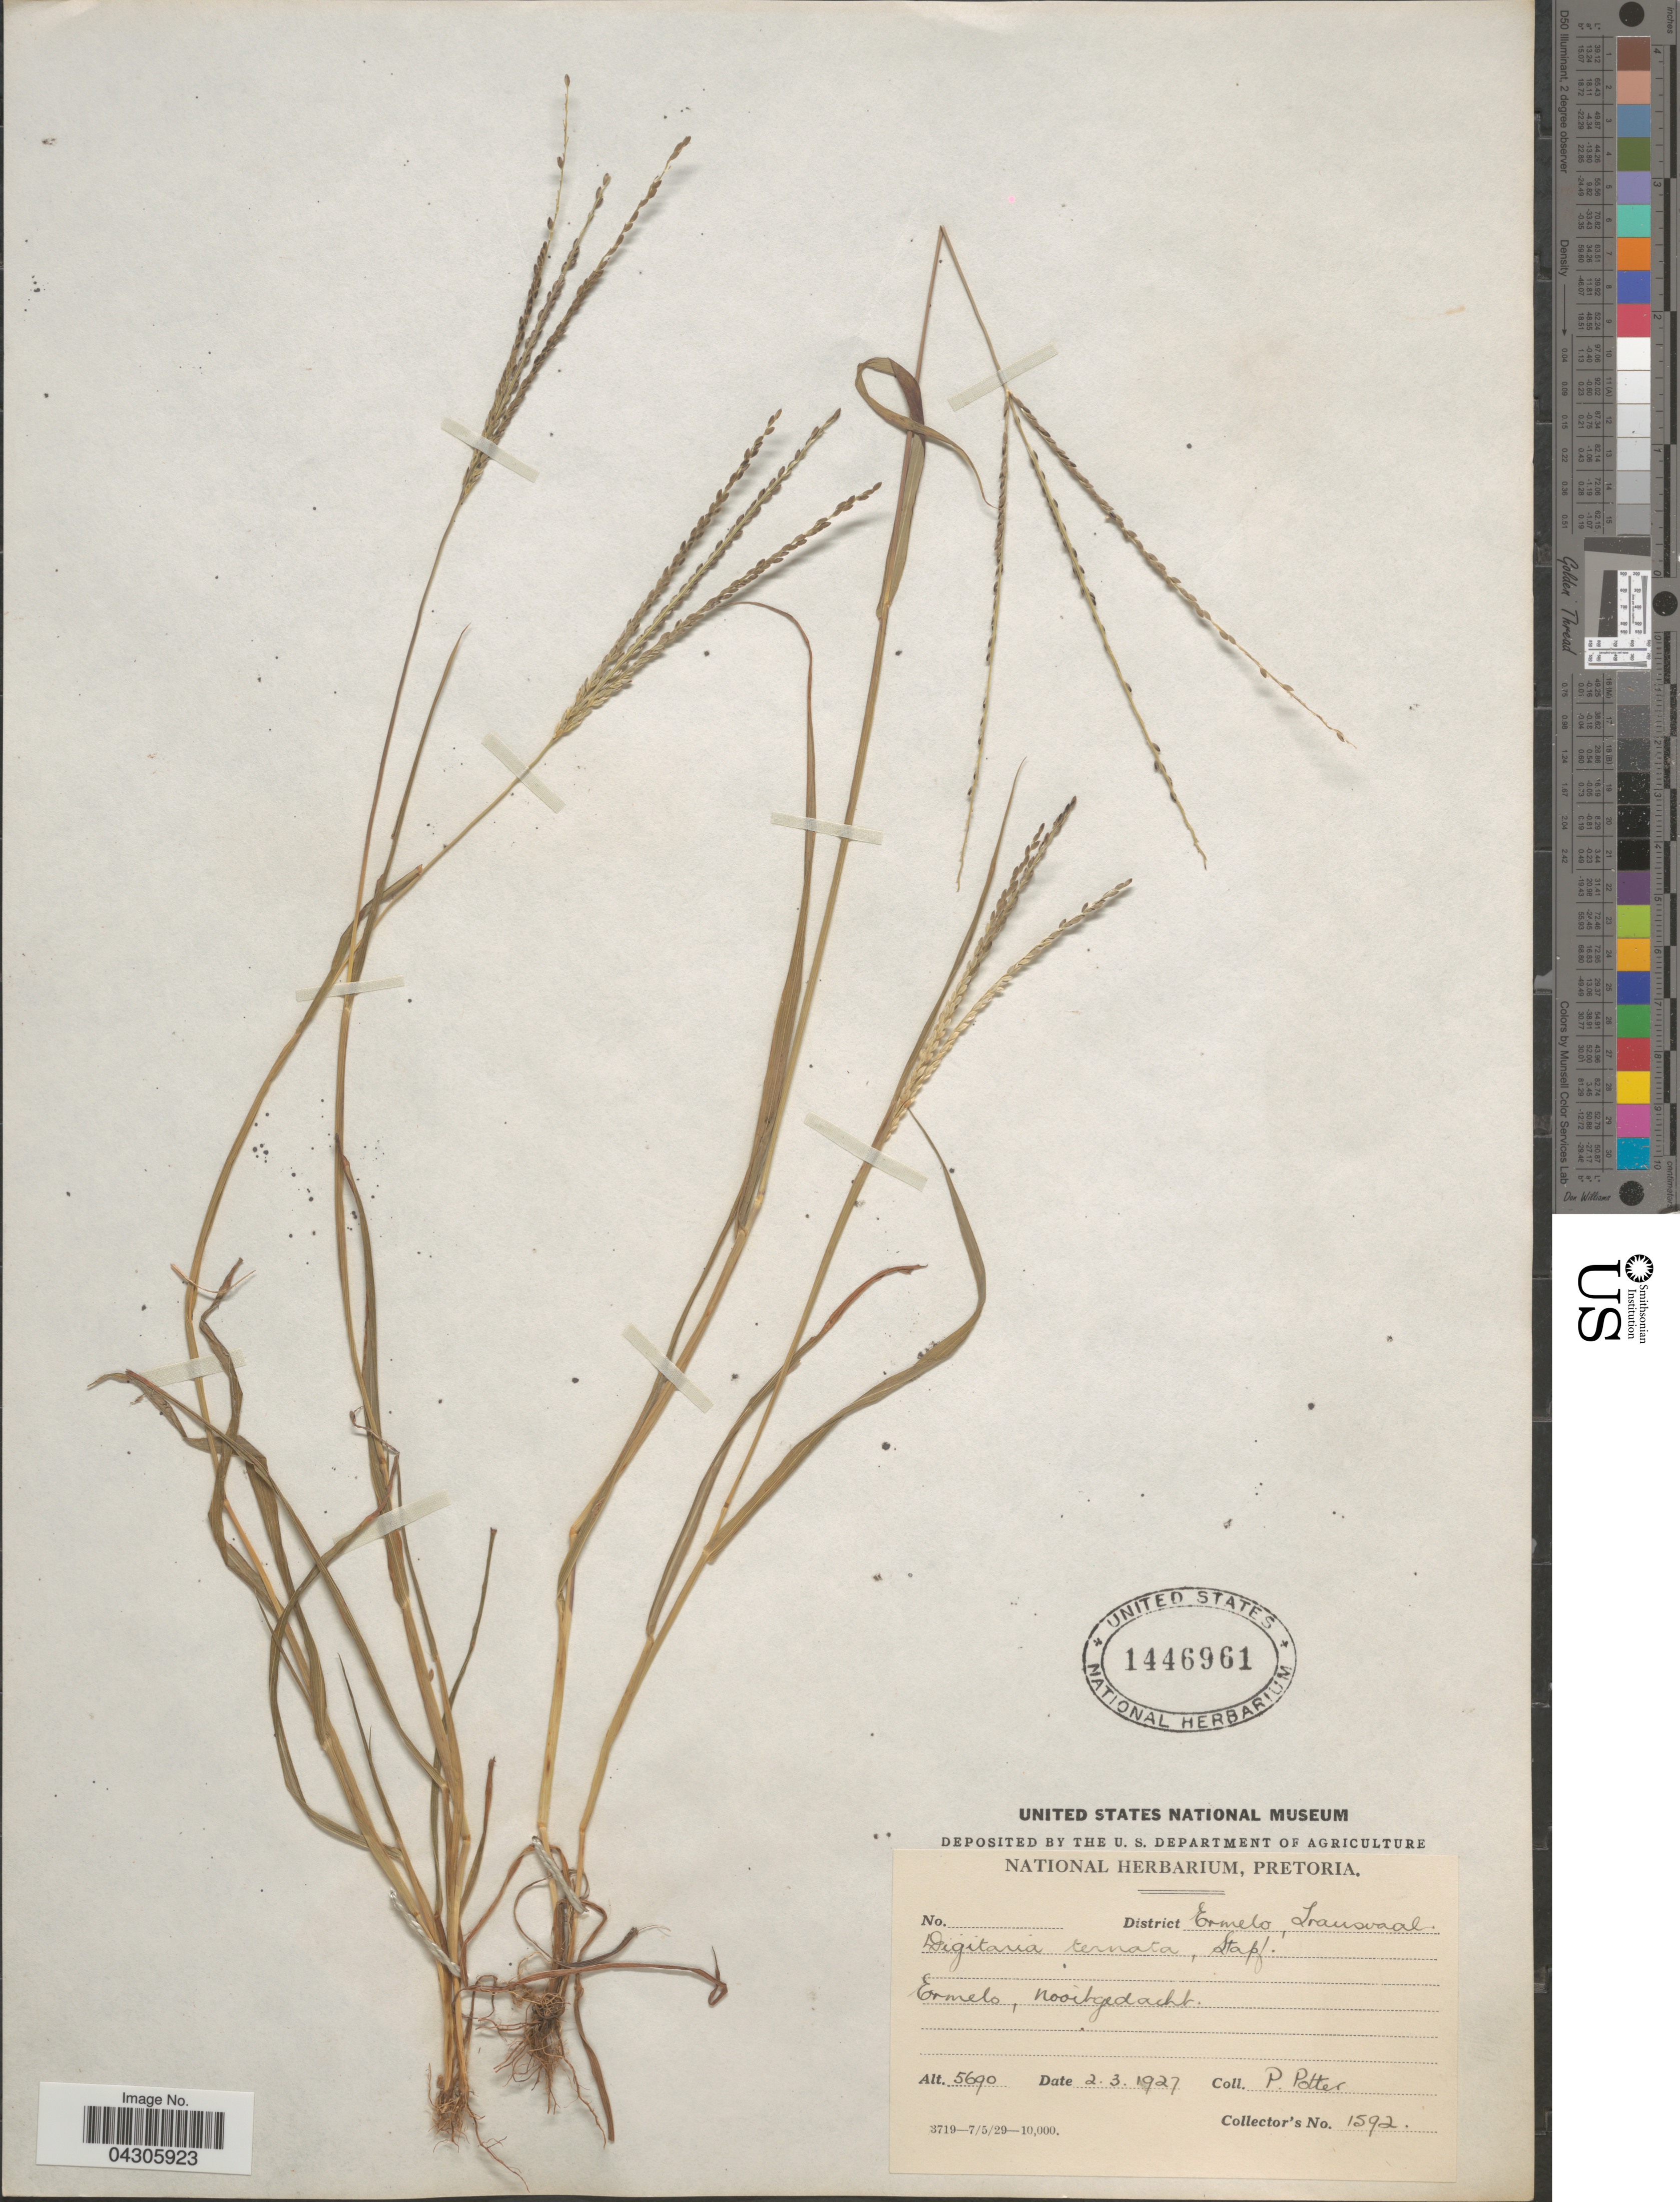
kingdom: Plantae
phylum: Tracheophyta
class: Liliopsida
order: Poales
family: Poaceae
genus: Digitaria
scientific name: Digitaria ternata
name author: (Hochr. ex A. Rich.) Stapf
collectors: P. Potter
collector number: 1592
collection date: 1927-03-02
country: South Africa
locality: District Ermelo, Transvaal. Ermelo, Nooitgedacht.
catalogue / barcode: US 1446961